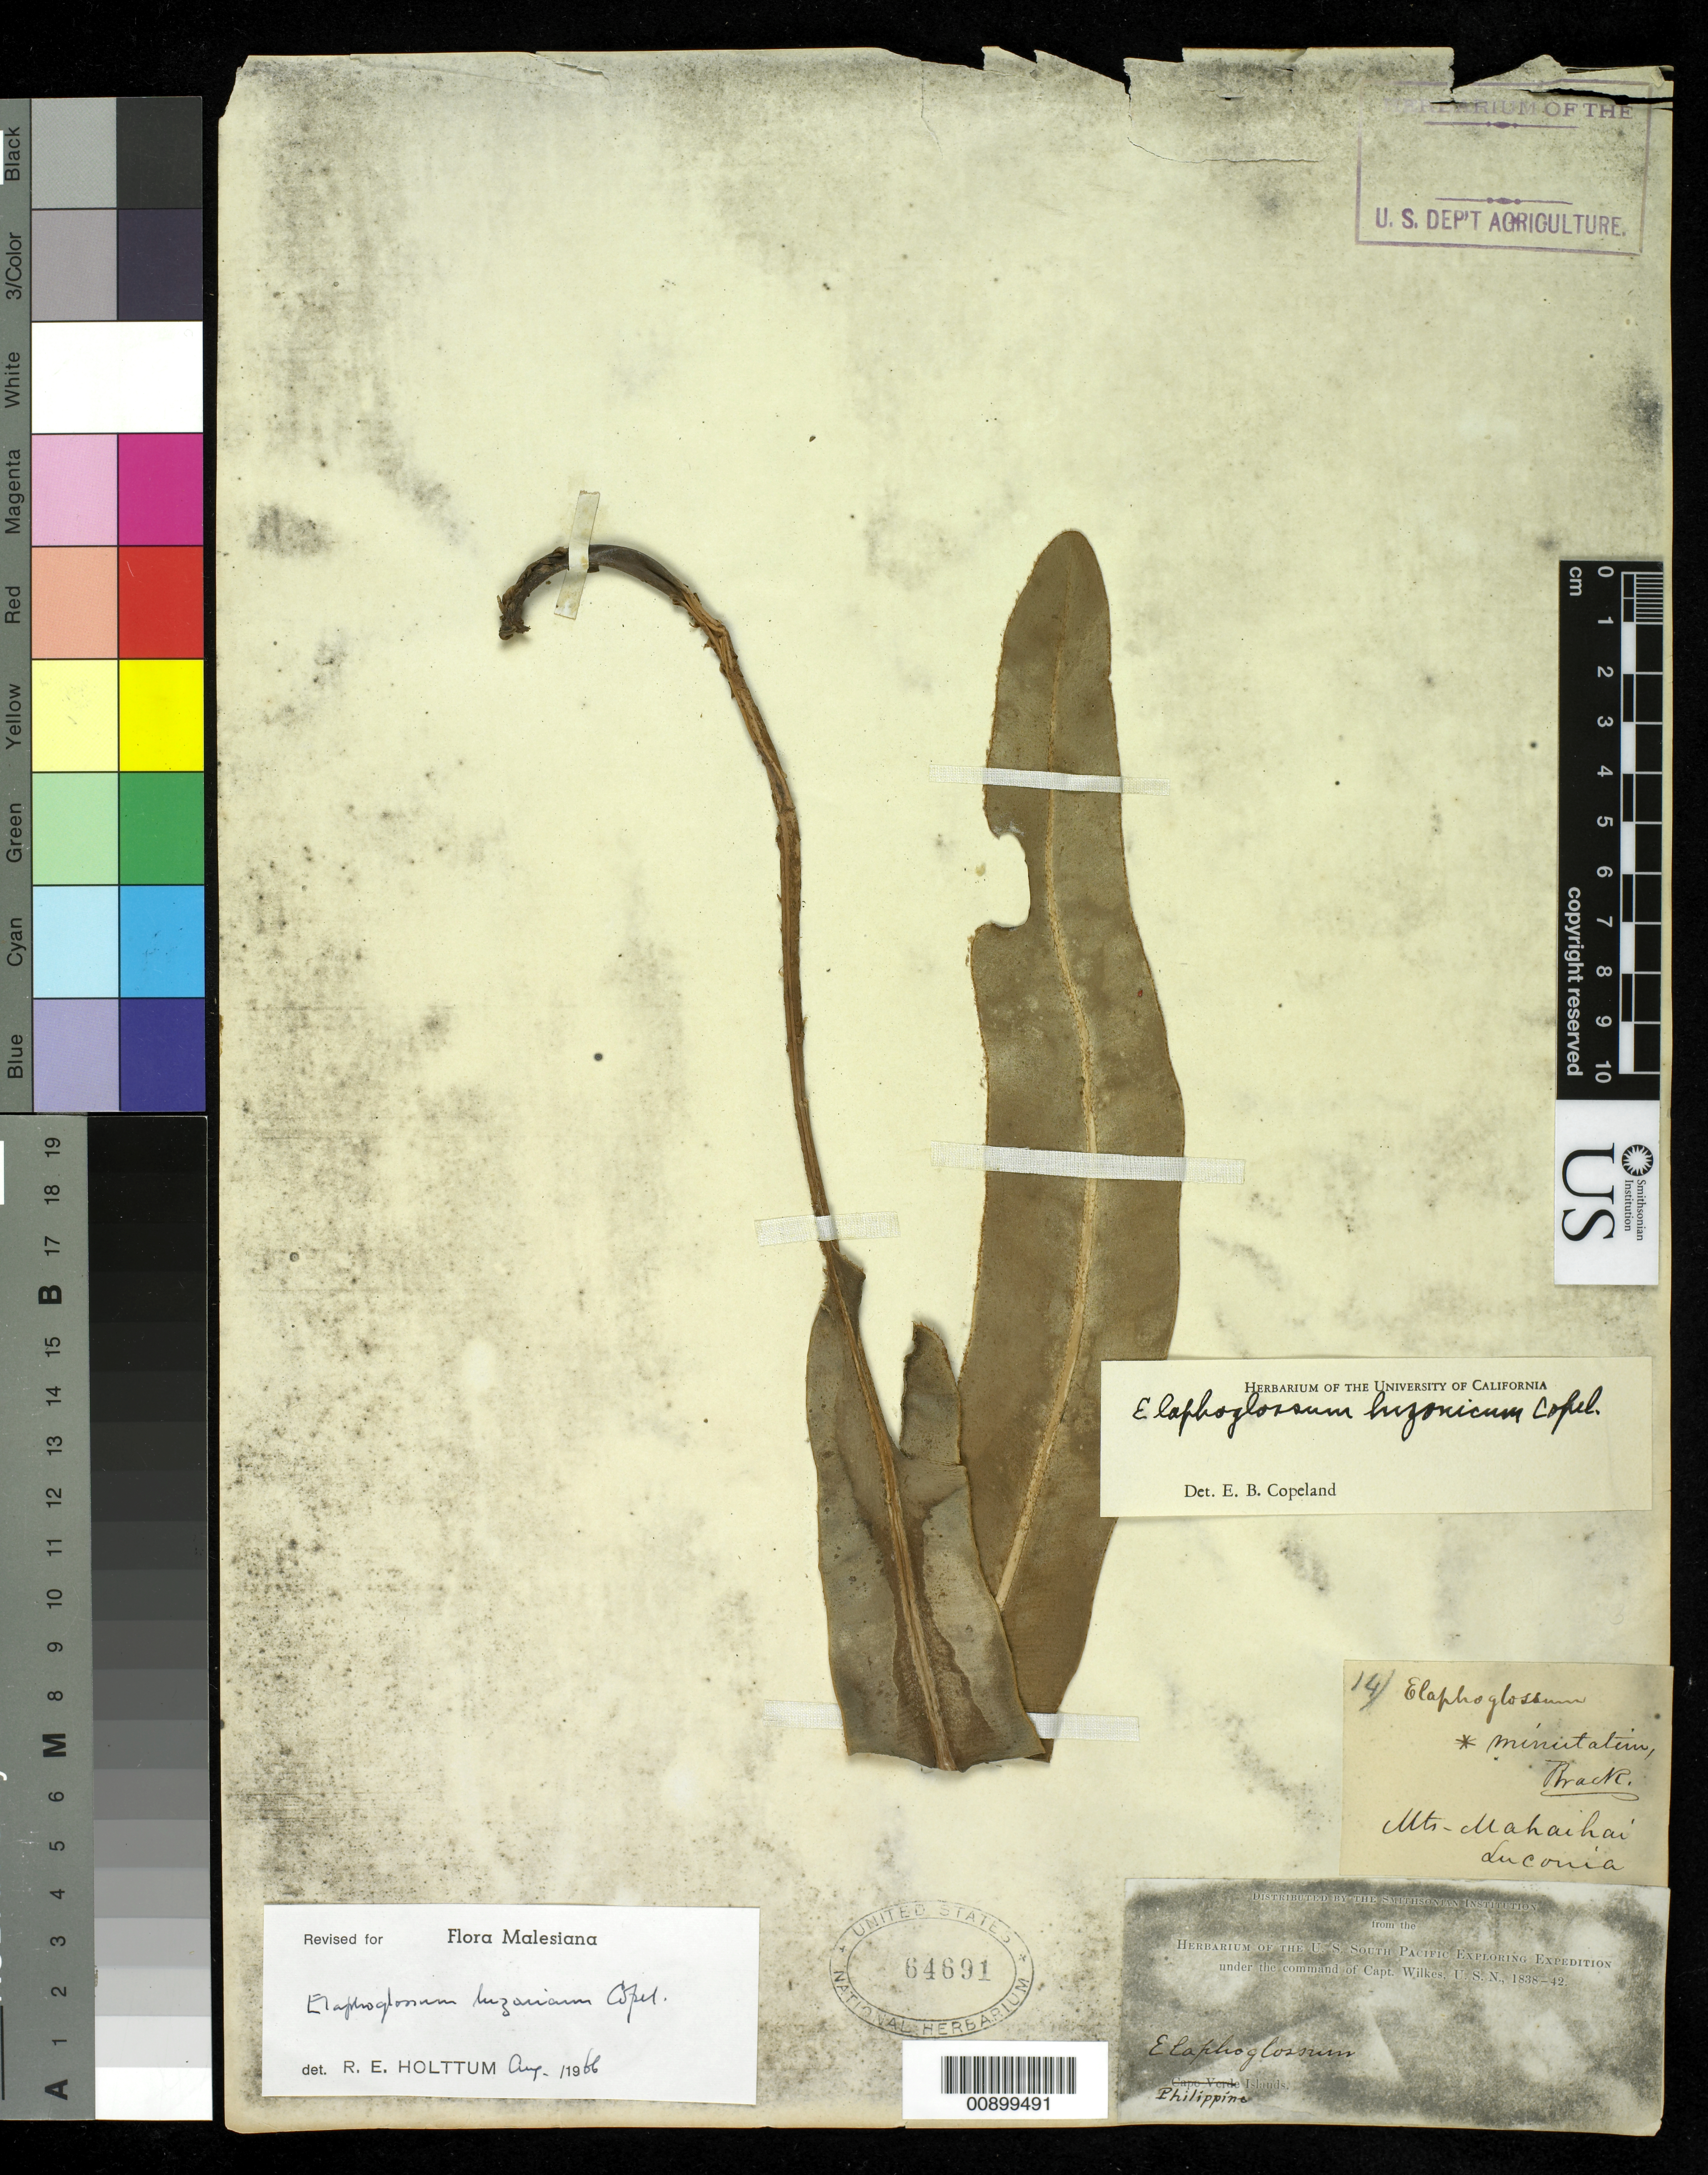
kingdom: Plantae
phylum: Tracheophyta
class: Polypodiopsida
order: Polypodiales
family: Dryopteridaceae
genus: Elaphoglossum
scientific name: Elaphoglossum luzonicum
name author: Copel. in Elmer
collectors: Wilkes Explor. Exped.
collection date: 1838/1842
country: Philippines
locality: Luconia Mts of Mahaihai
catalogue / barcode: US 64691